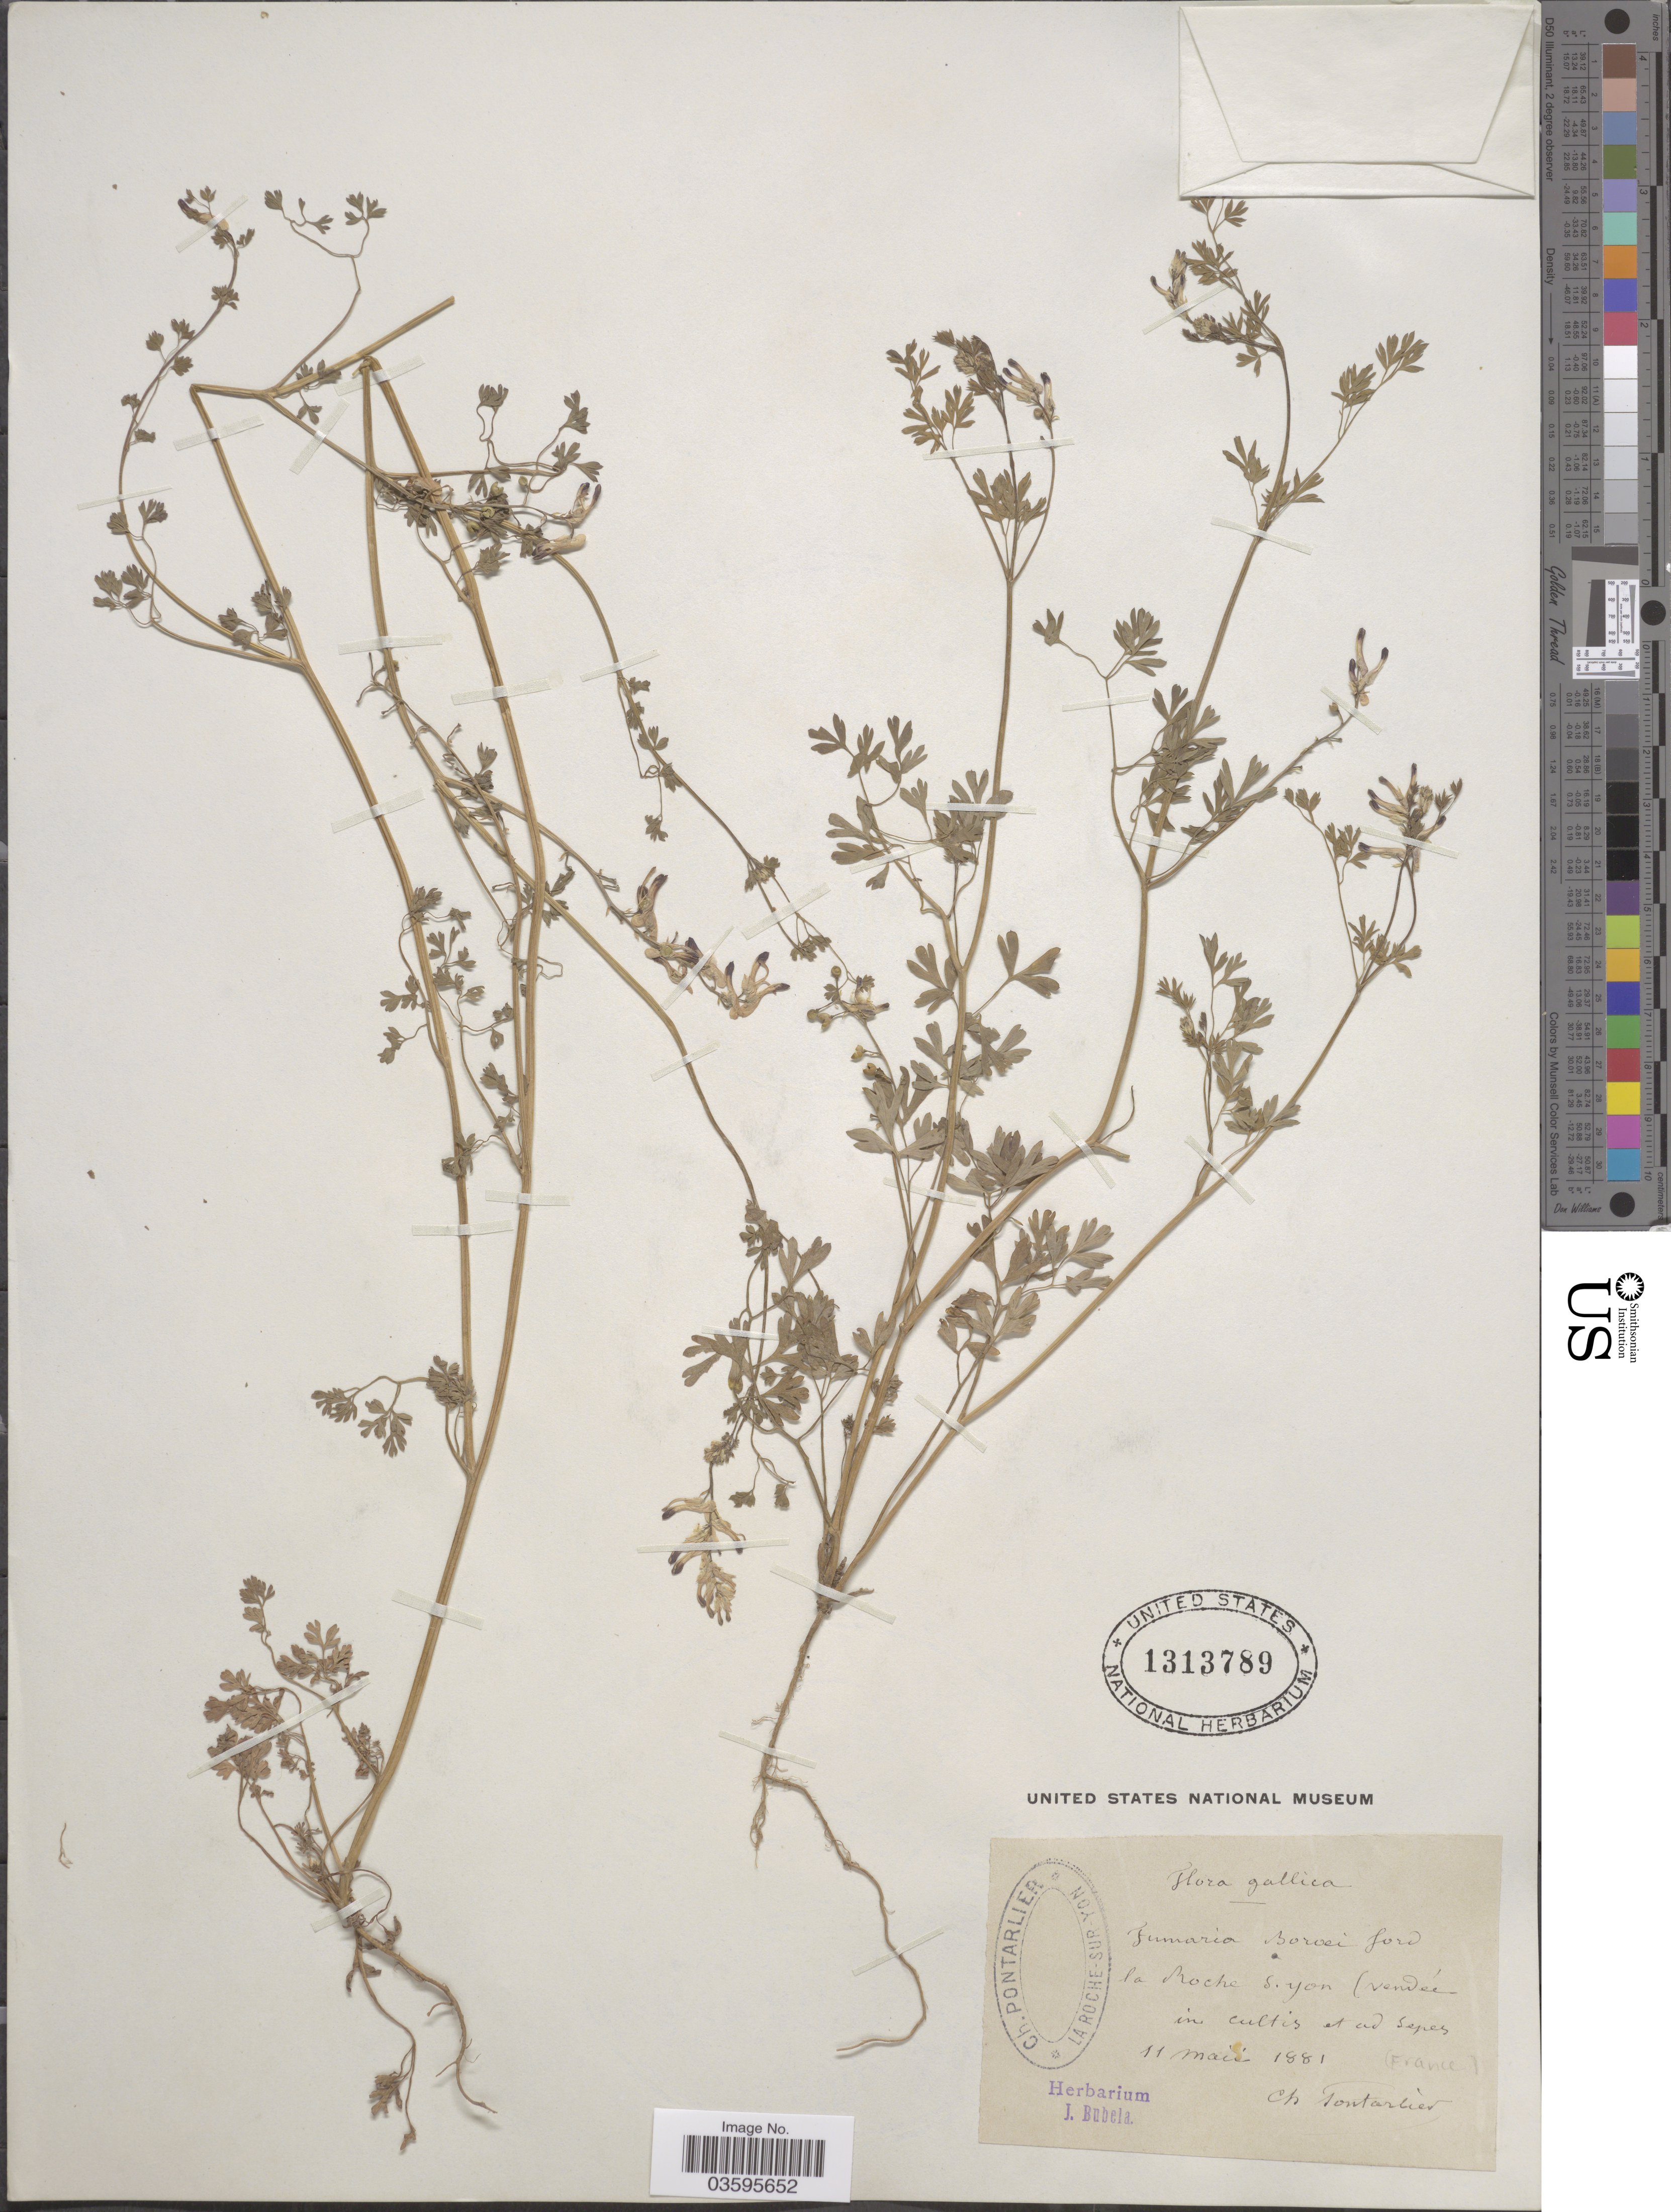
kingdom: Plantae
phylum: Tracheophyta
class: Magnoliopsida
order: Ranunculales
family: Papaveraceae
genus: Fumaria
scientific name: Fumaria boraei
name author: Jord.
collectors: C. Pontarlier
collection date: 1881-05-11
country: France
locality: La Roche S.yon (vendée in cultis et ad sepes).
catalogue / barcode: US 1313789